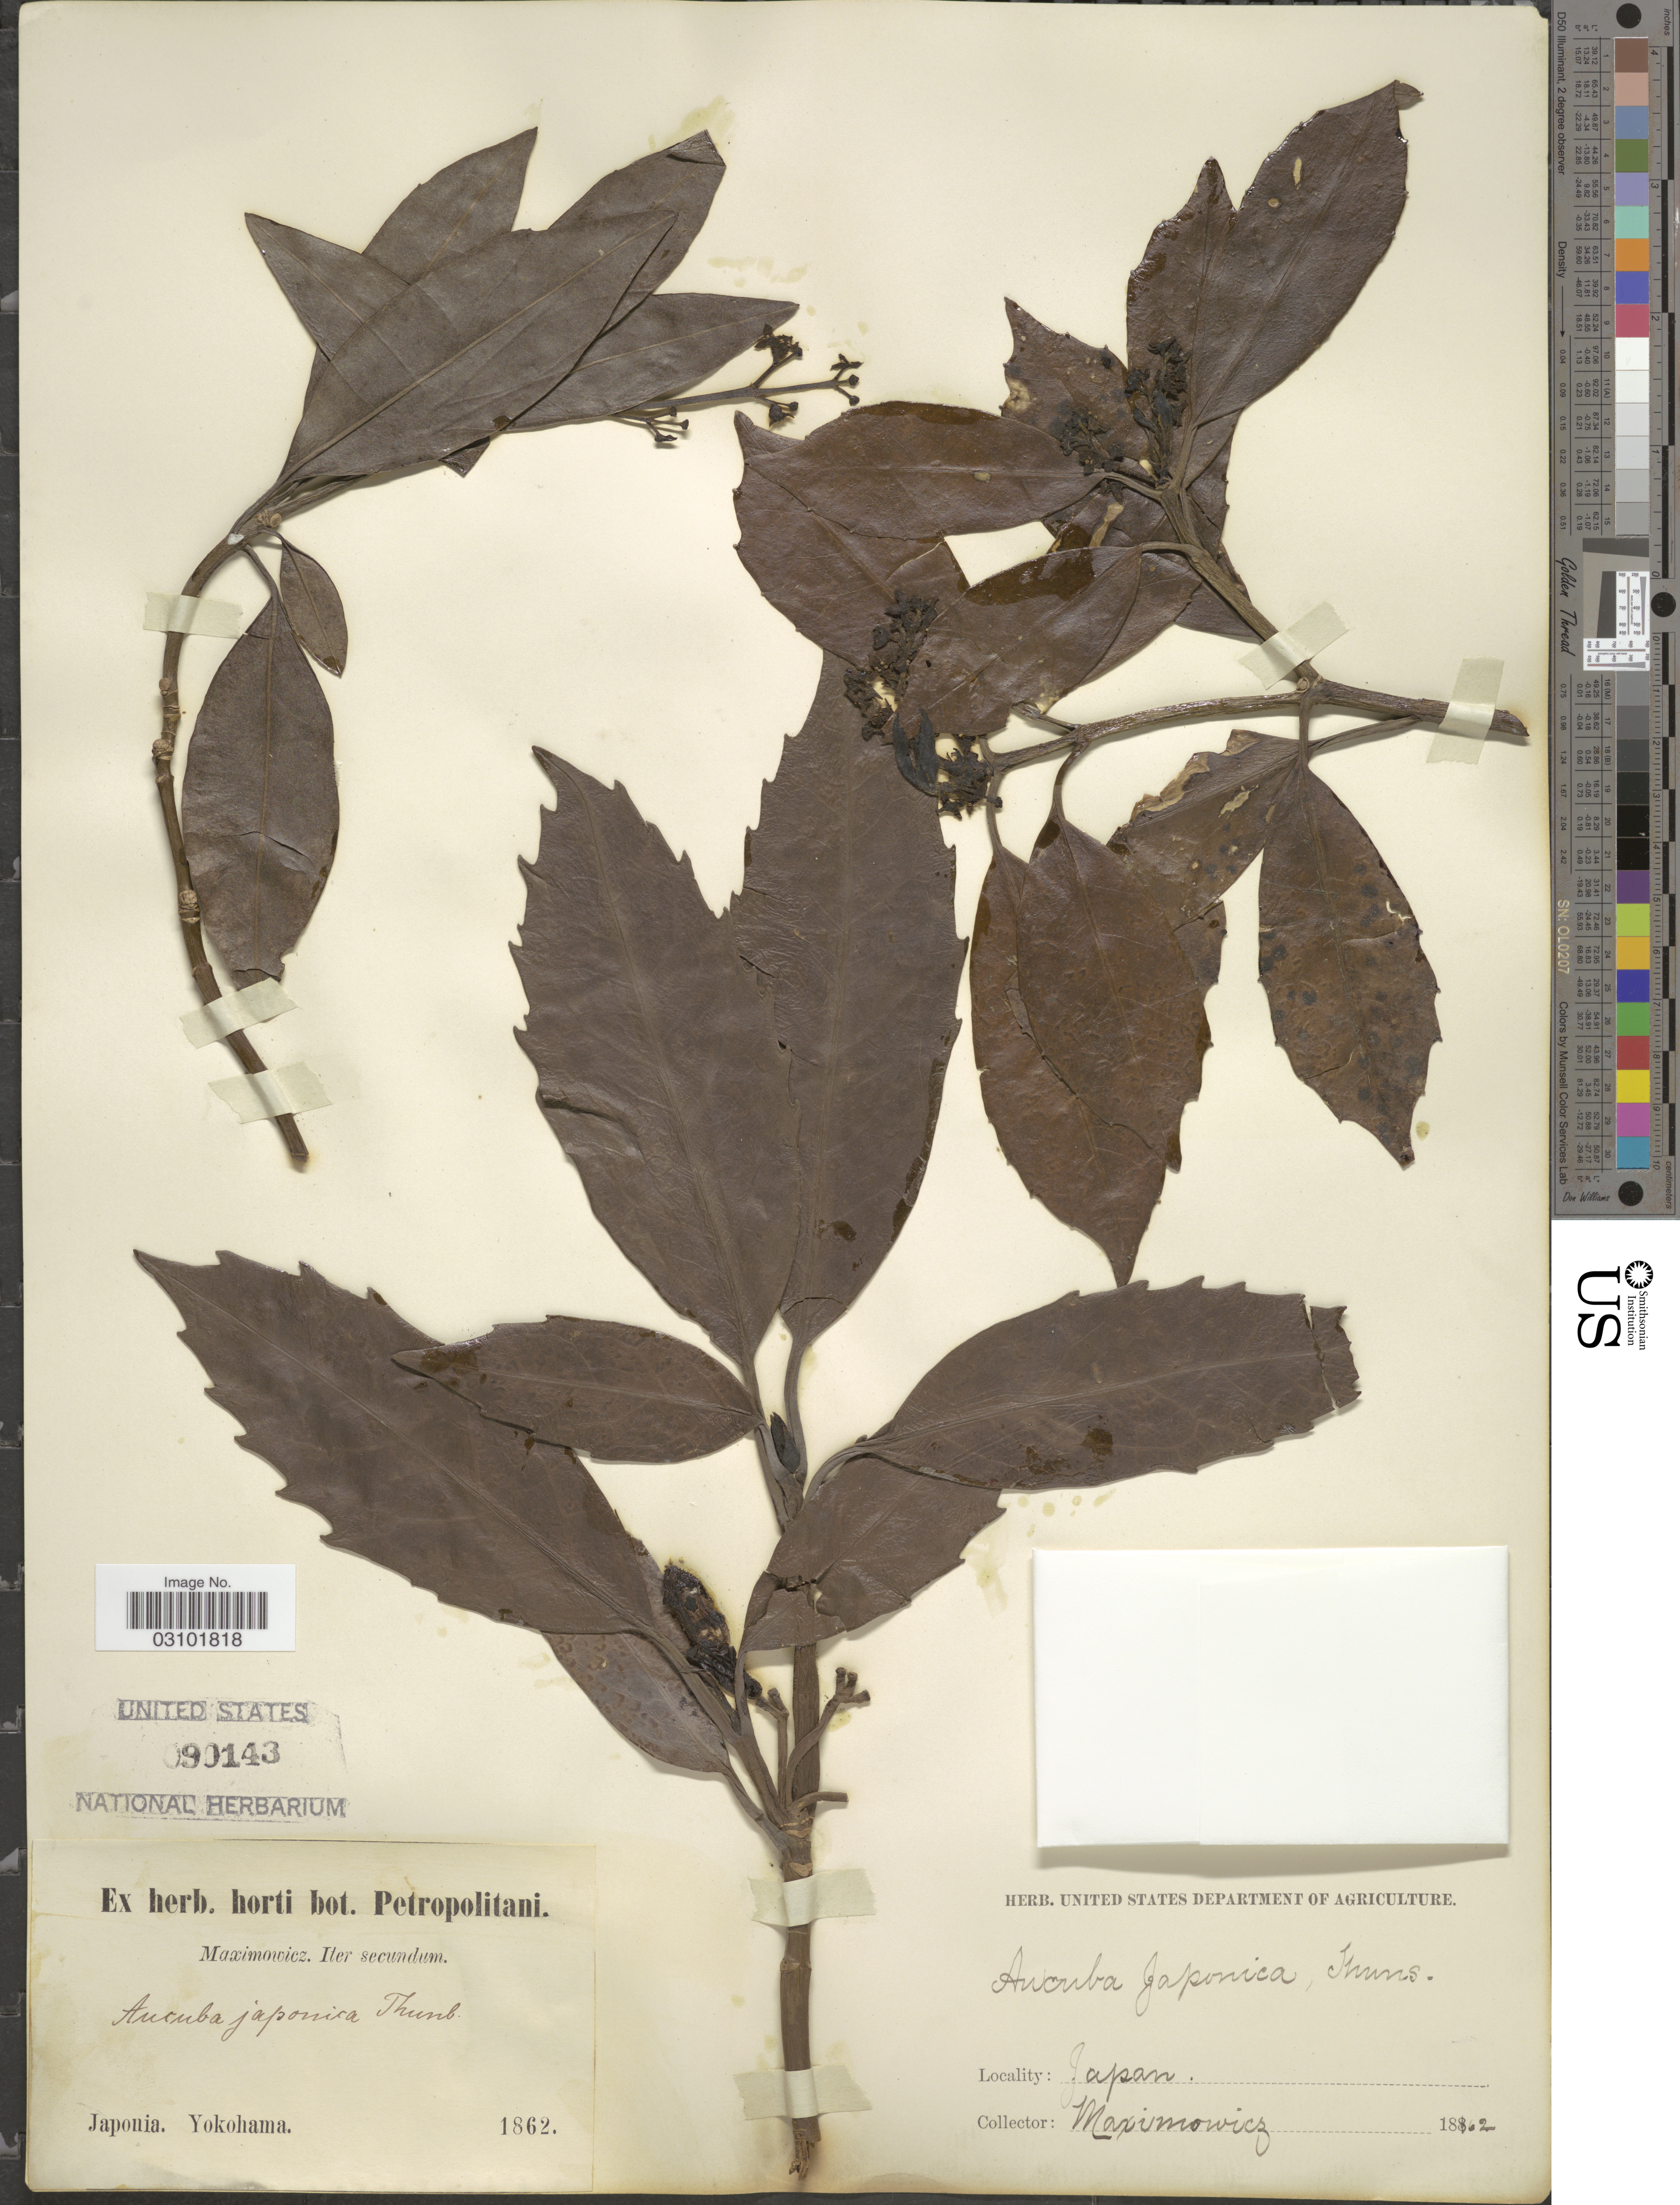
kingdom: Plantae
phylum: Tracheophyta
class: Magnoliopsida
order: Garryales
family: Garryaceae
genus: Aucuba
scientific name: Aucuba japonica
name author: Thunb.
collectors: Maximowicz, --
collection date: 1862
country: Japan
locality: Japonia.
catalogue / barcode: US 90143